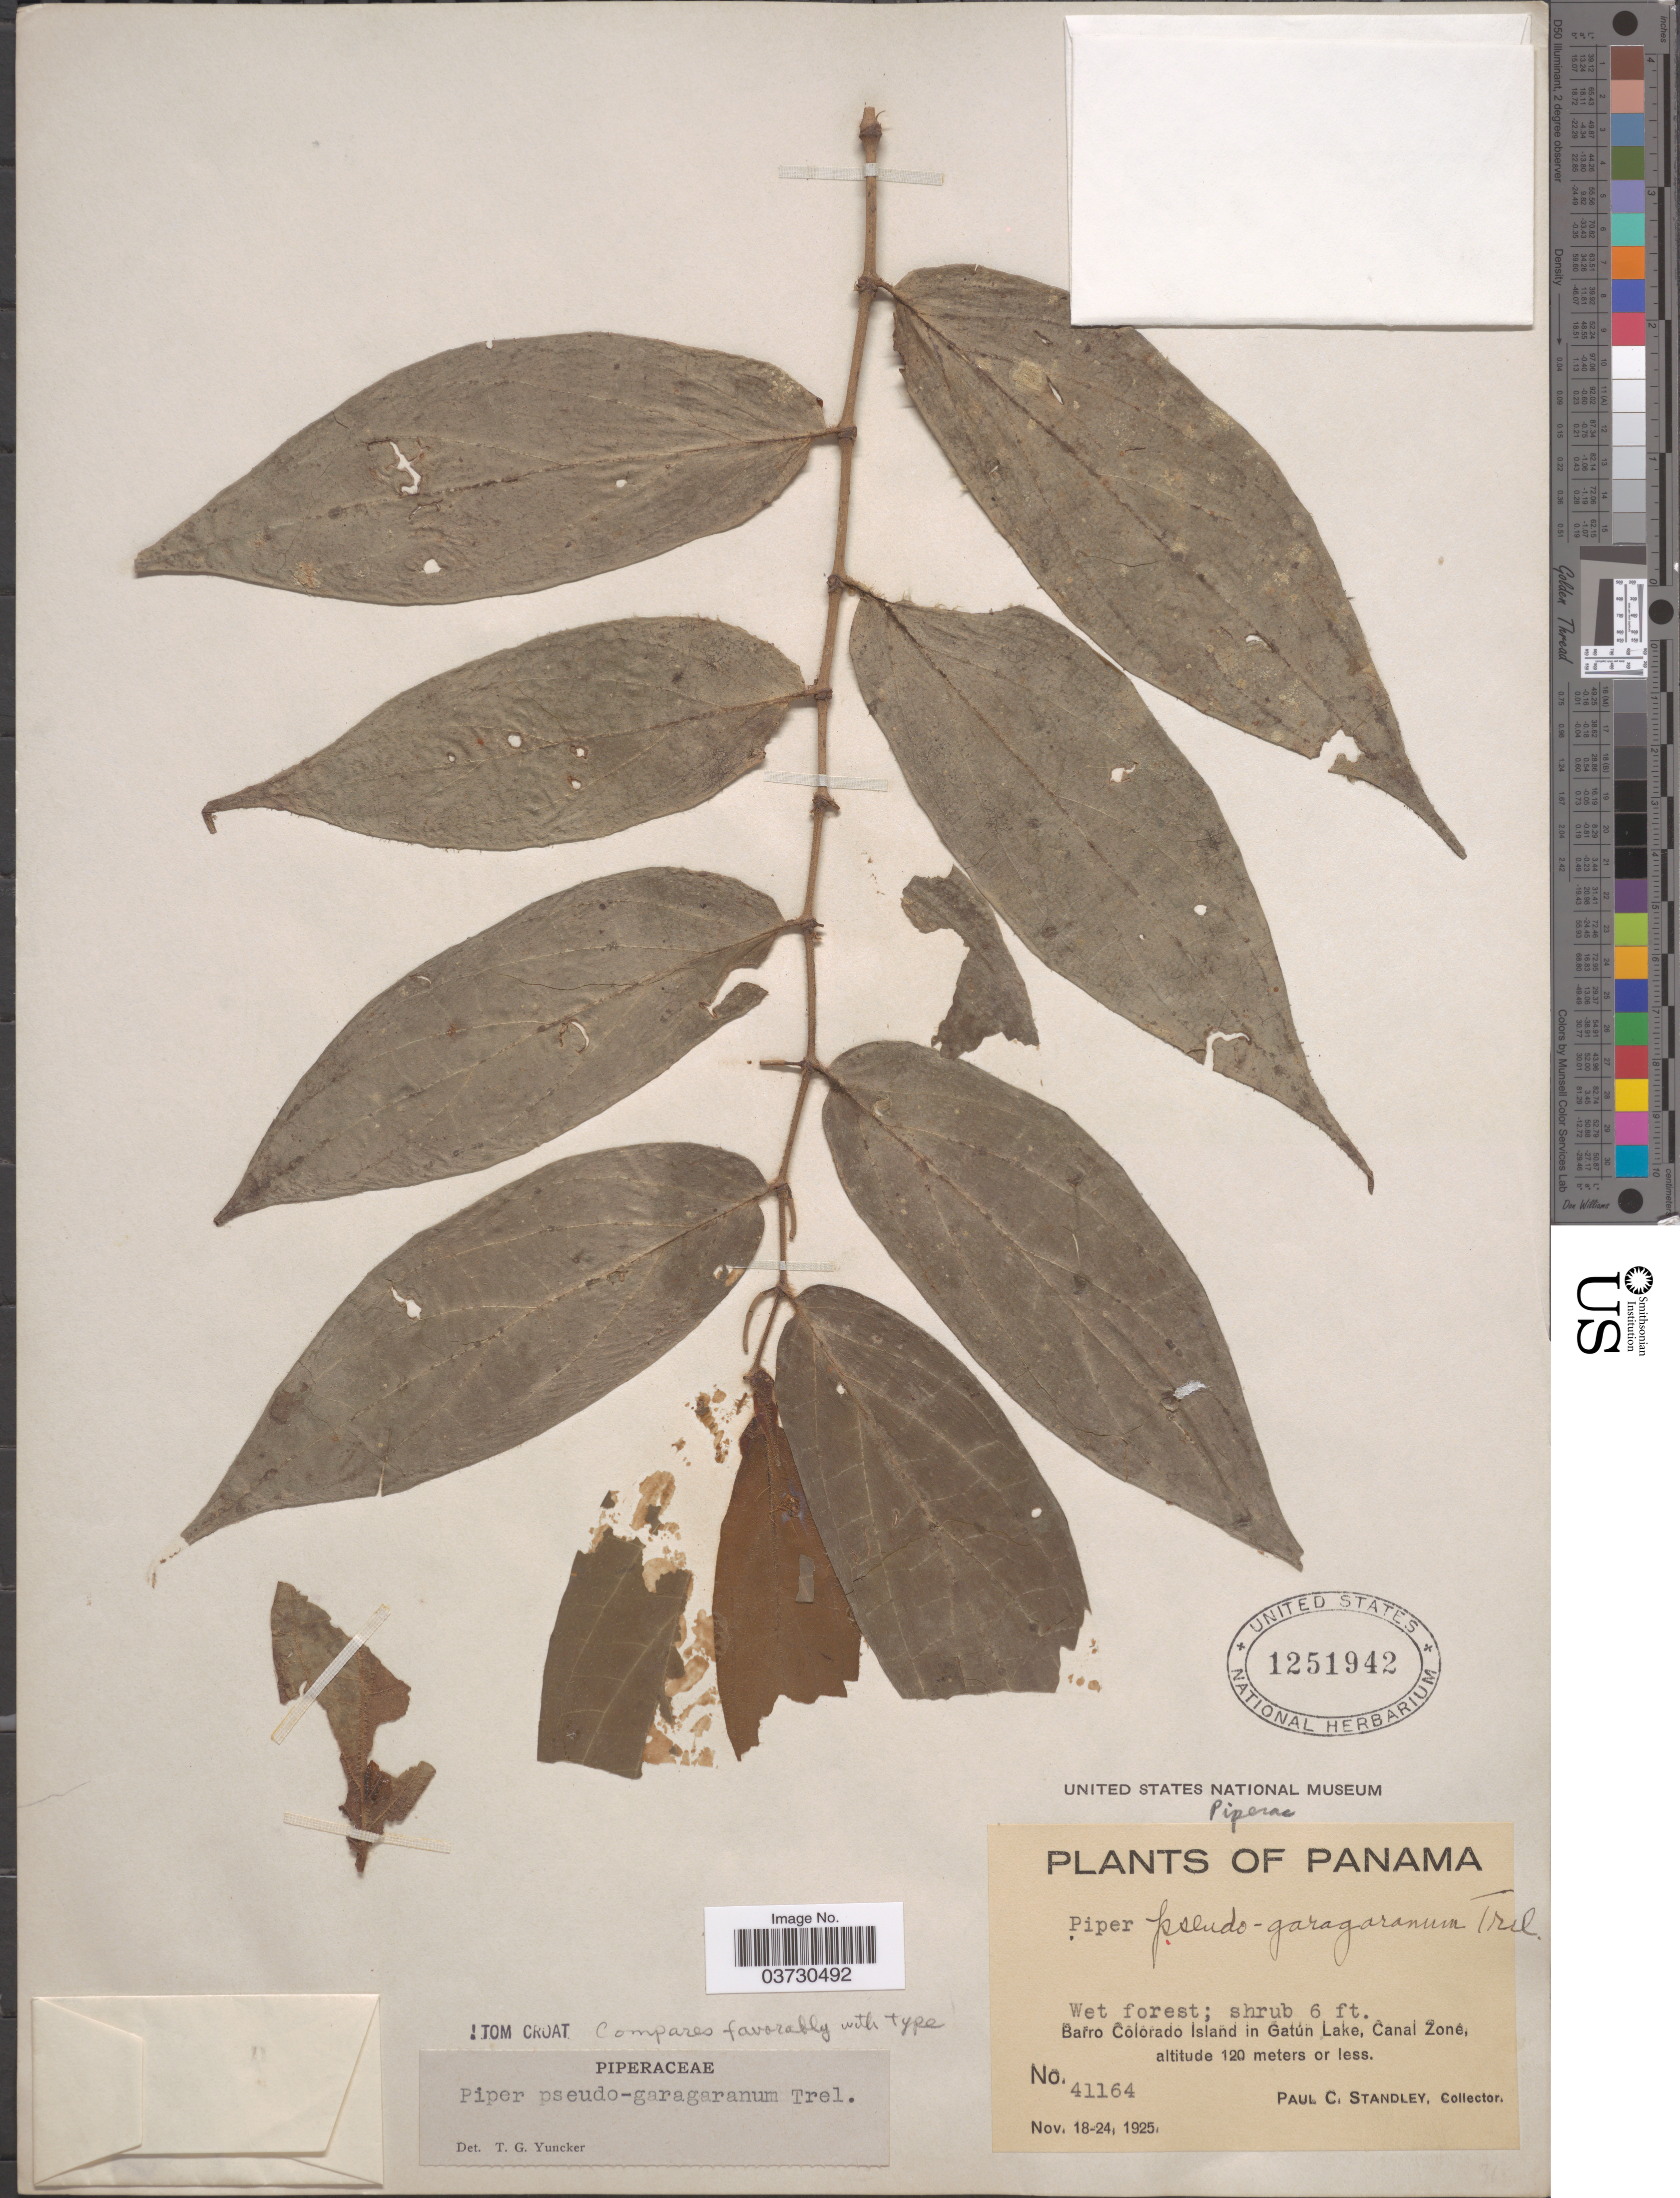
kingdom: Plantae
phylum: Tracheophyta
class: Magnoliopsida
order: Piperales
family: Piperaceae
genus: Piper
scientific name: Piper pseudogaragaranum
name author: Trel.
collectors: P. C. Standley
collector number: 41164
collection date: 1925-11-18/1925-11-24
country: Panama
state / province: Panamá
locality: Barro Colorado Island in Gatún Lake, Canal Zone.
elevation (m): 120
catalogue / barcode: US 1251942